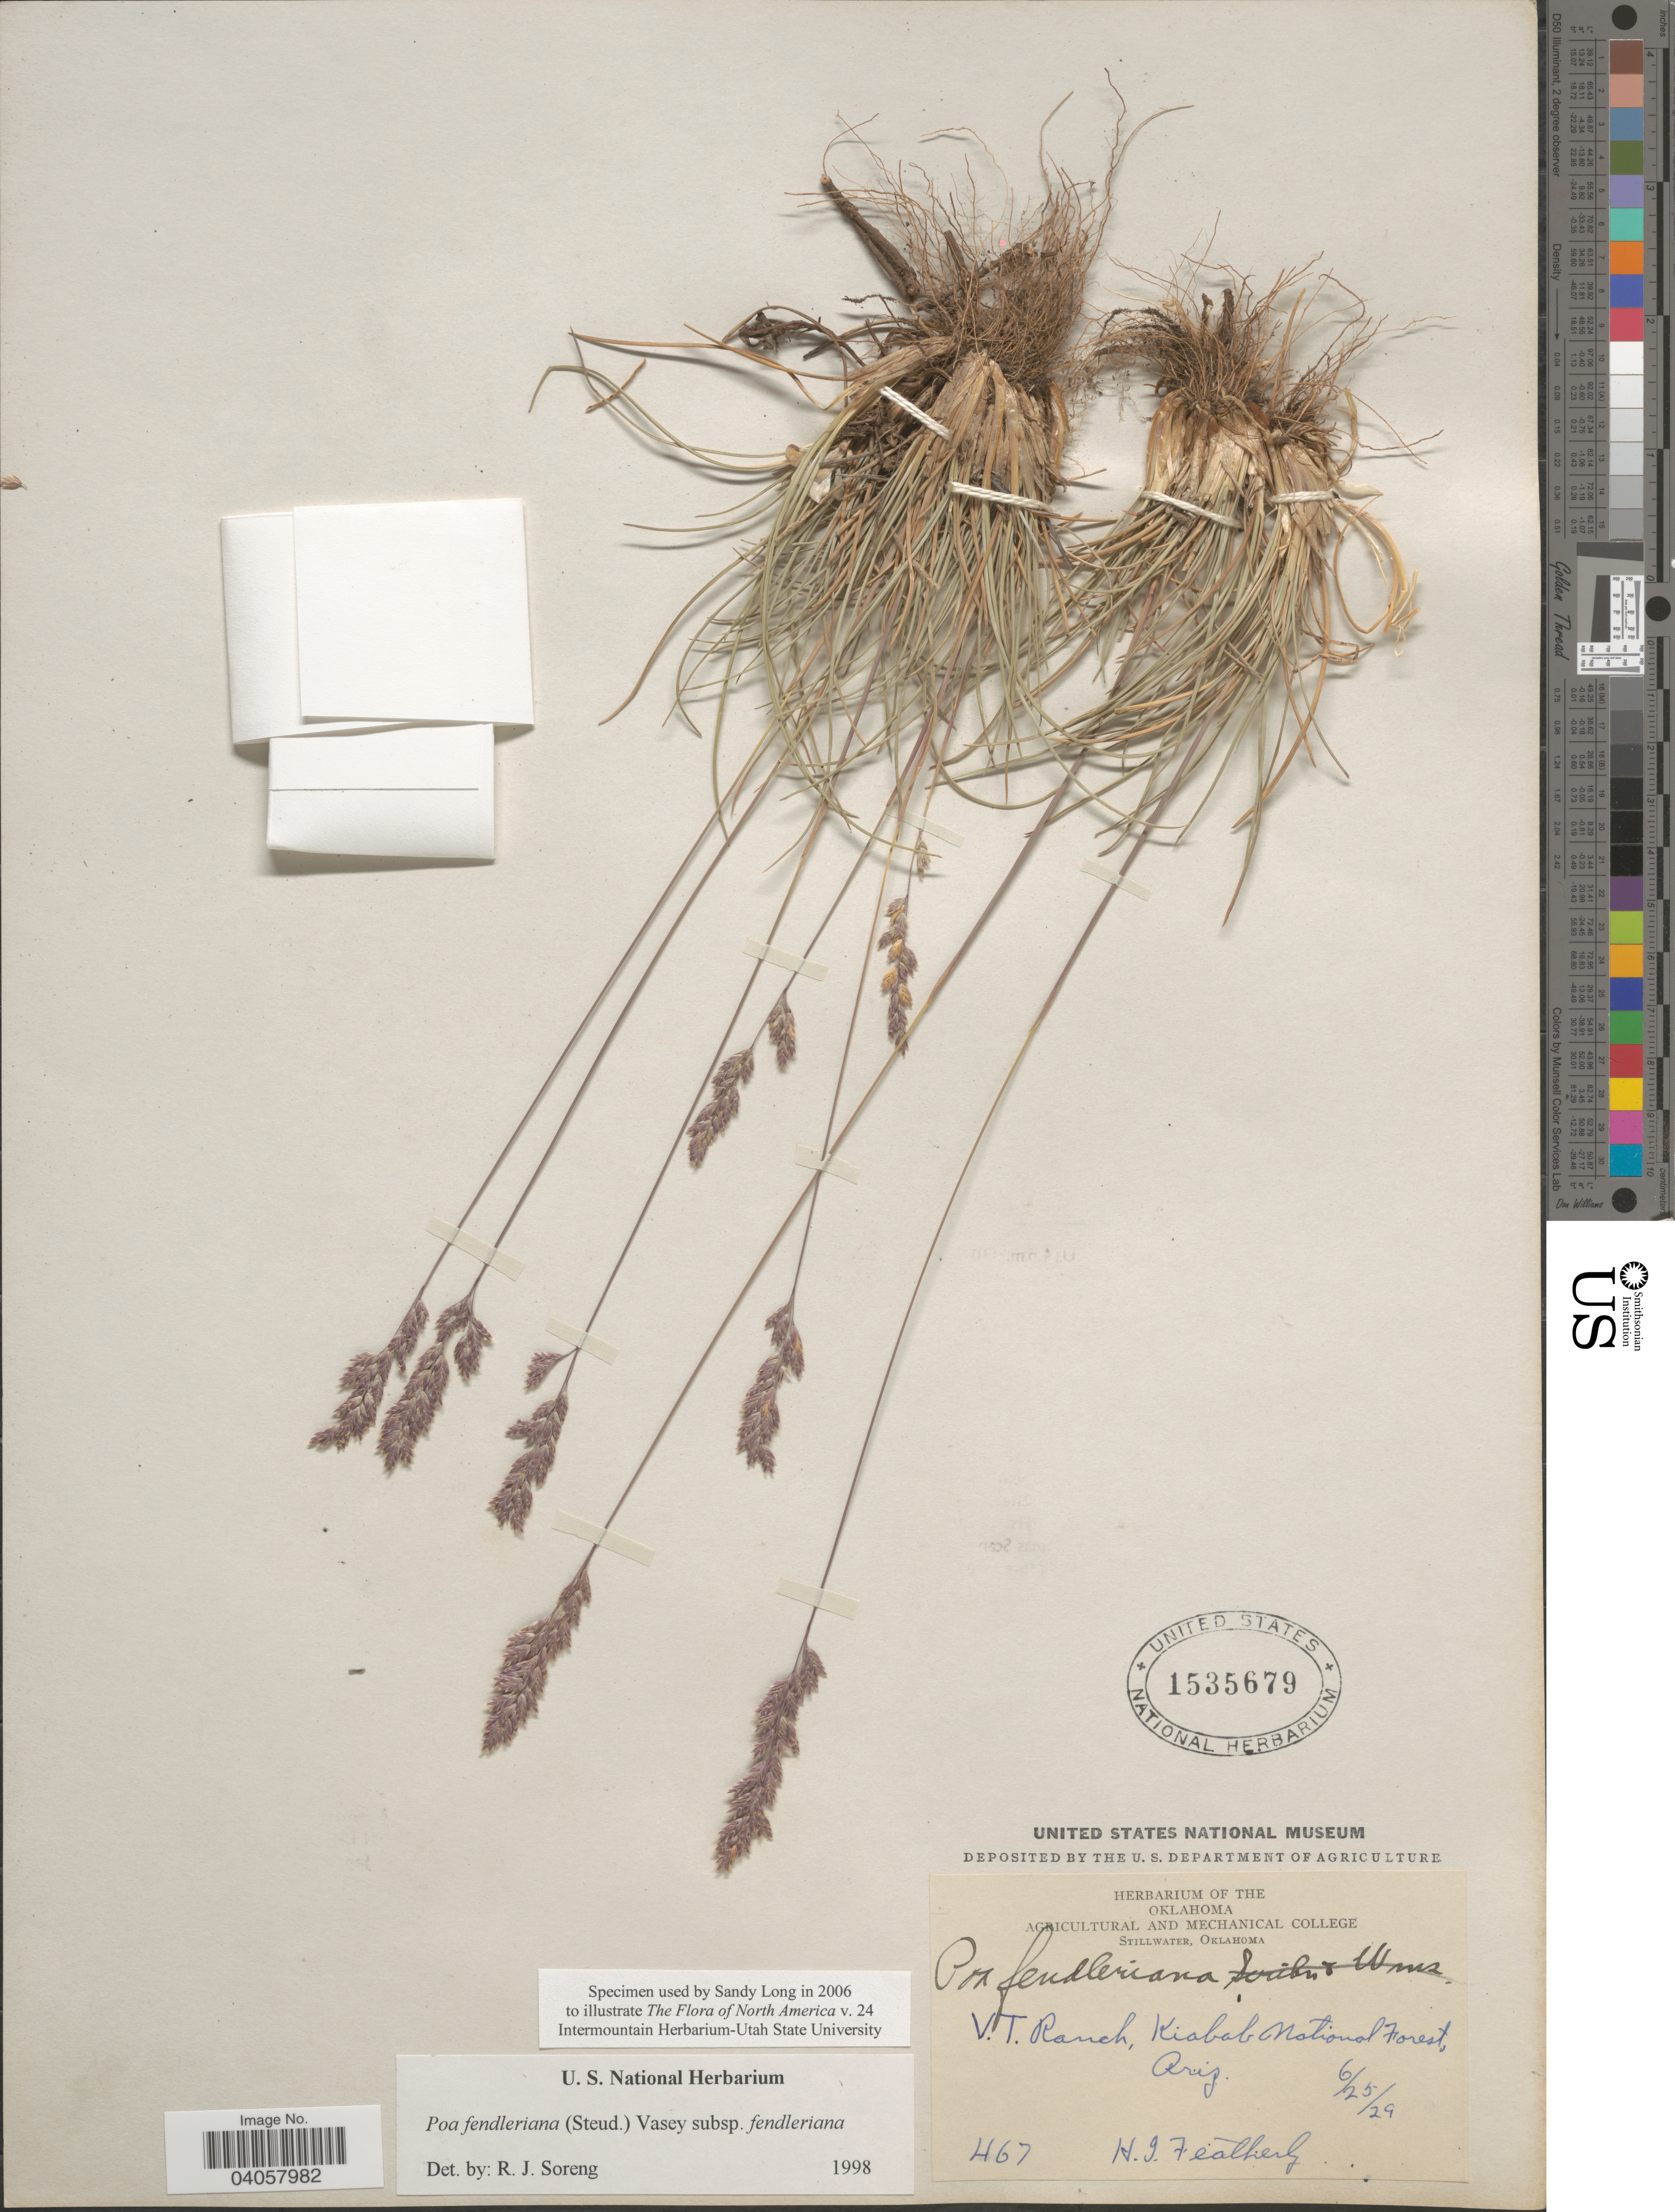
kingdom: Plantae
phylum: Tracheophyta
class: Liliopsida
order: Poales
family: Poaceae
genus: Poa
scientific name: Poa fendleriana subsp. longiligula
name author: (Scribn. & T.A. Williams) Soreng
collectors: H. Featherly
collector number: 467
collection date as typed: Transcribed d/m/y: 25/6/29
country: United States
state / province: Arizona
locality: V.T. Ranch, Kiabab National Forest.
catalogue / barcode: US 1535679